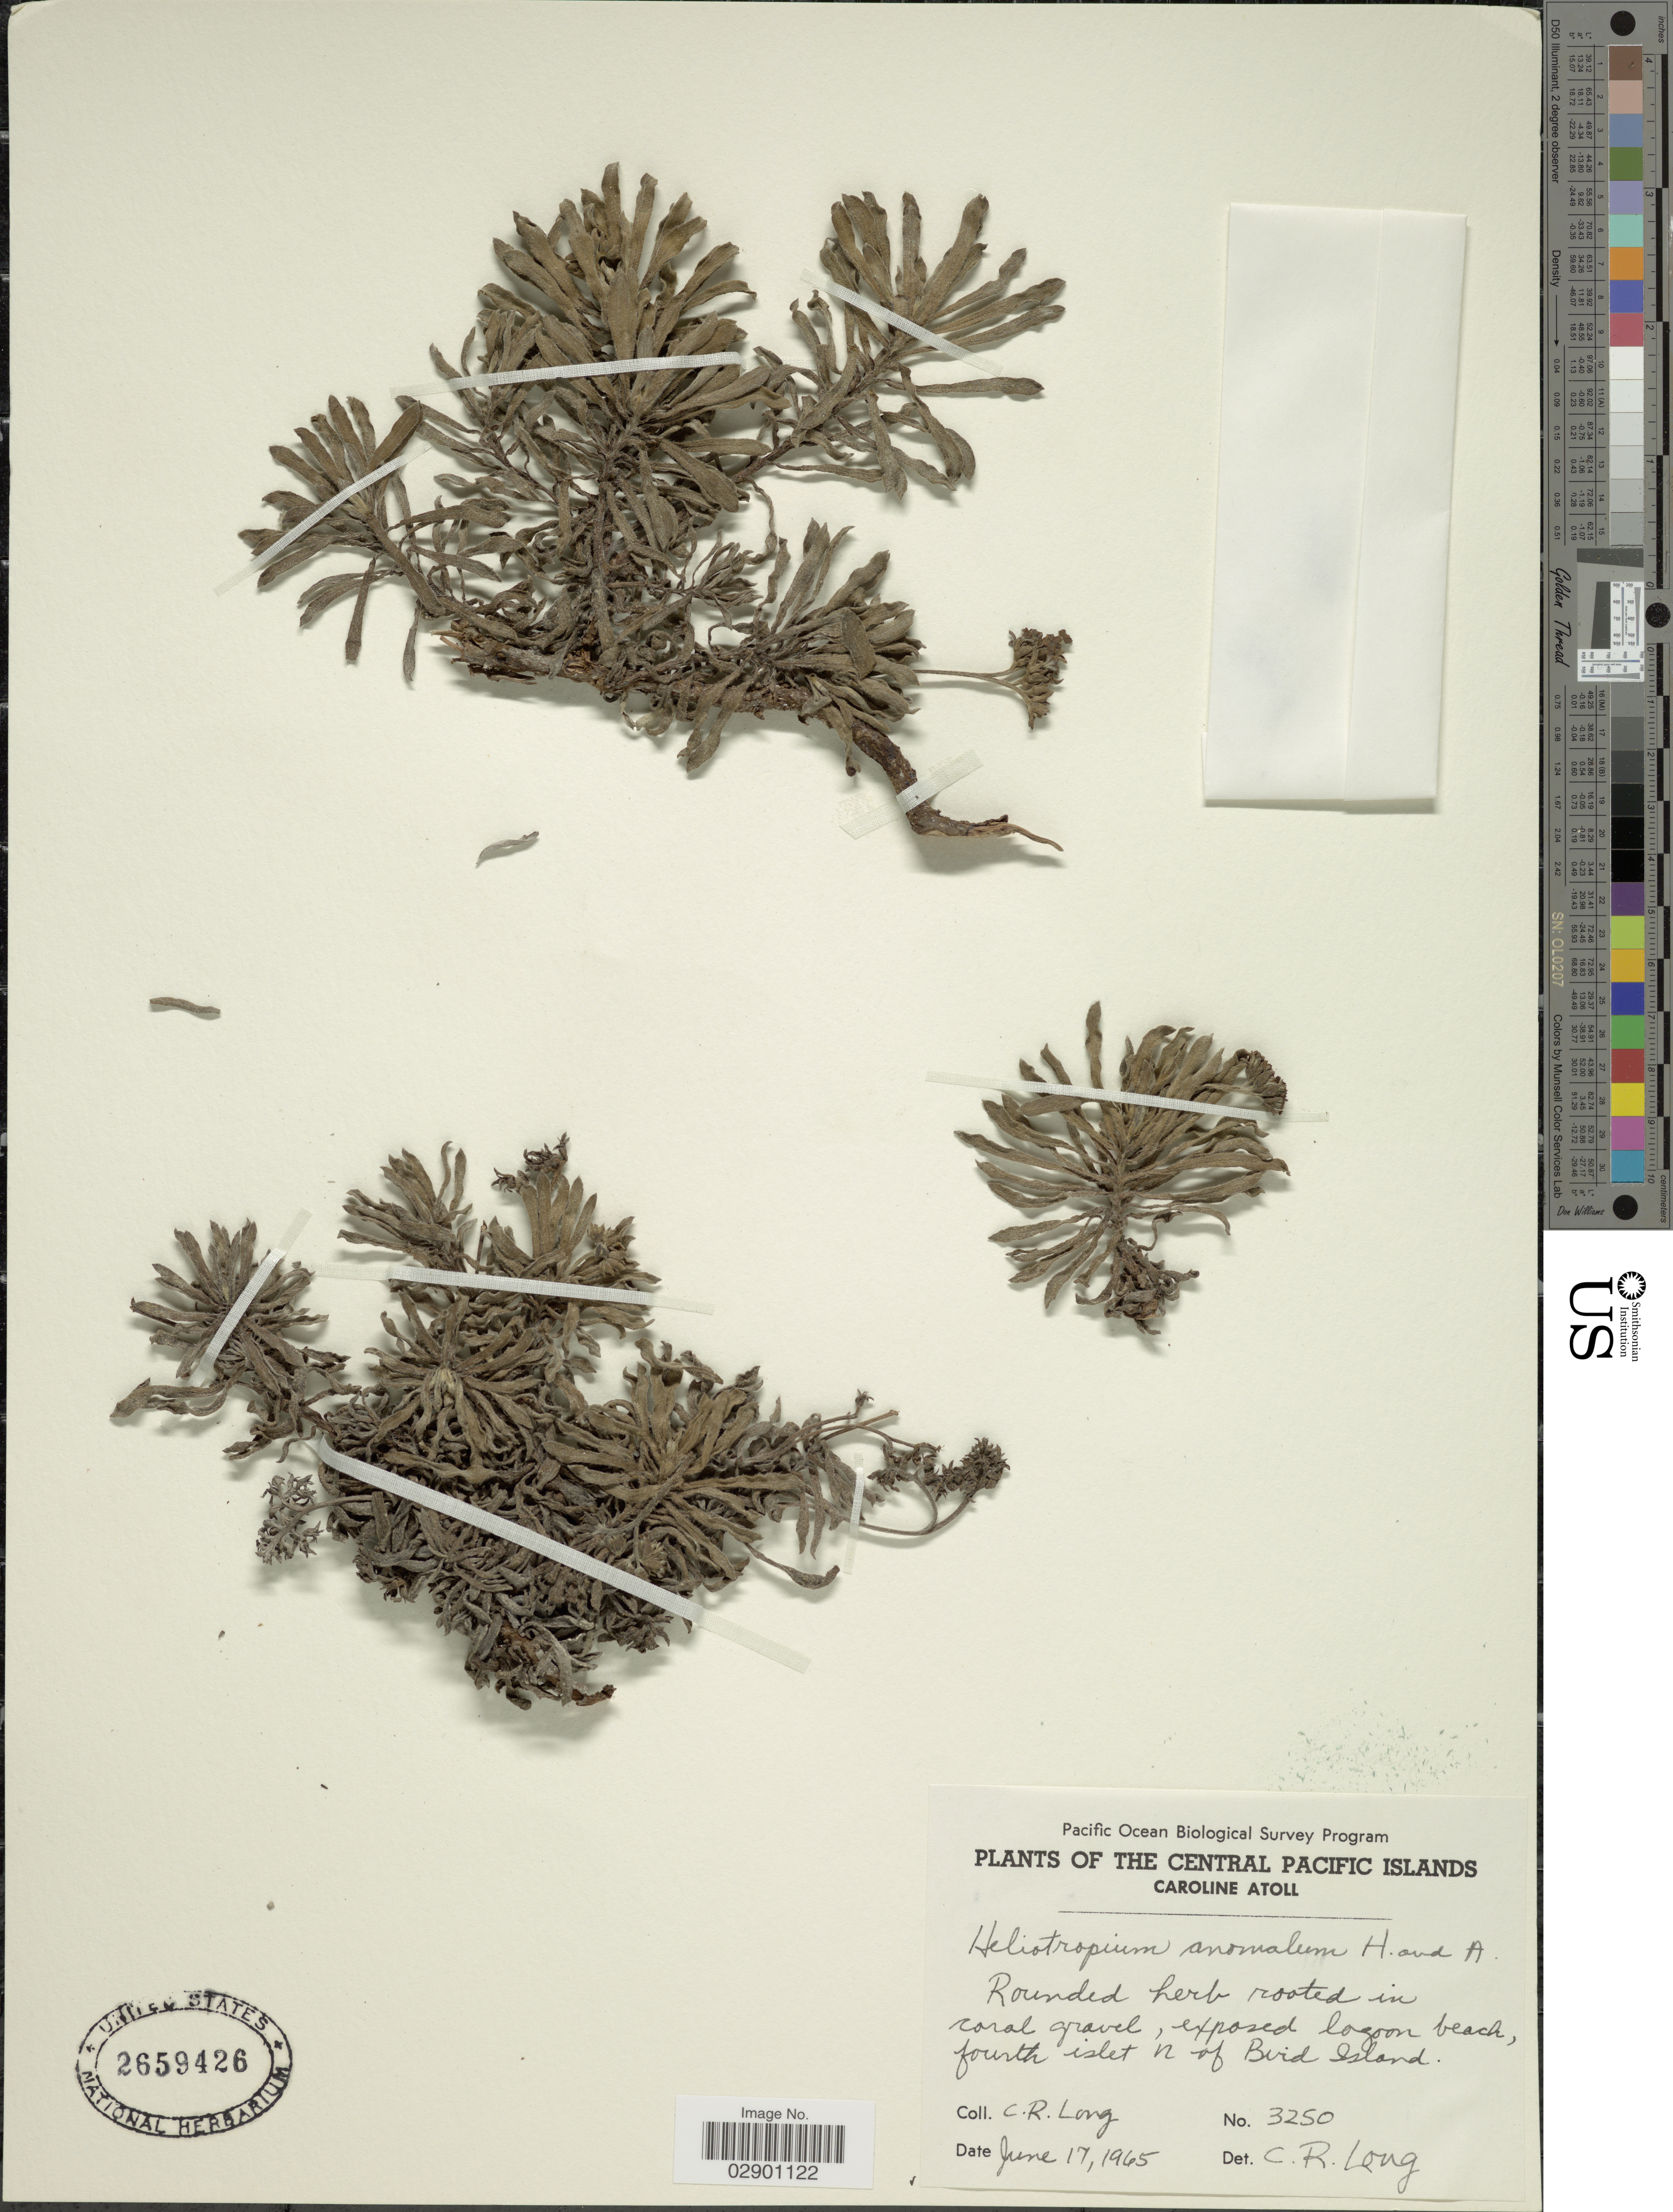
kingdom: Plantae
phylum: Tracheophyta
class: Magnoliopsida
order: Boraginales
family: Heliotropiaceae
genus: Heliotropium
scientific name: Heliotropium anomalum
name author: Hook. & Arn.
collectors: C. R. Long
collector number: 3250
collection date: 1965-06-17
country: Kiribati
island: Caroline Atoll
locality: The Central Pacific Islands. Caroline Atoll. Exposed lagoon beach, fourth islet N of Bird Island.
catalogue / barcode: US 2659426